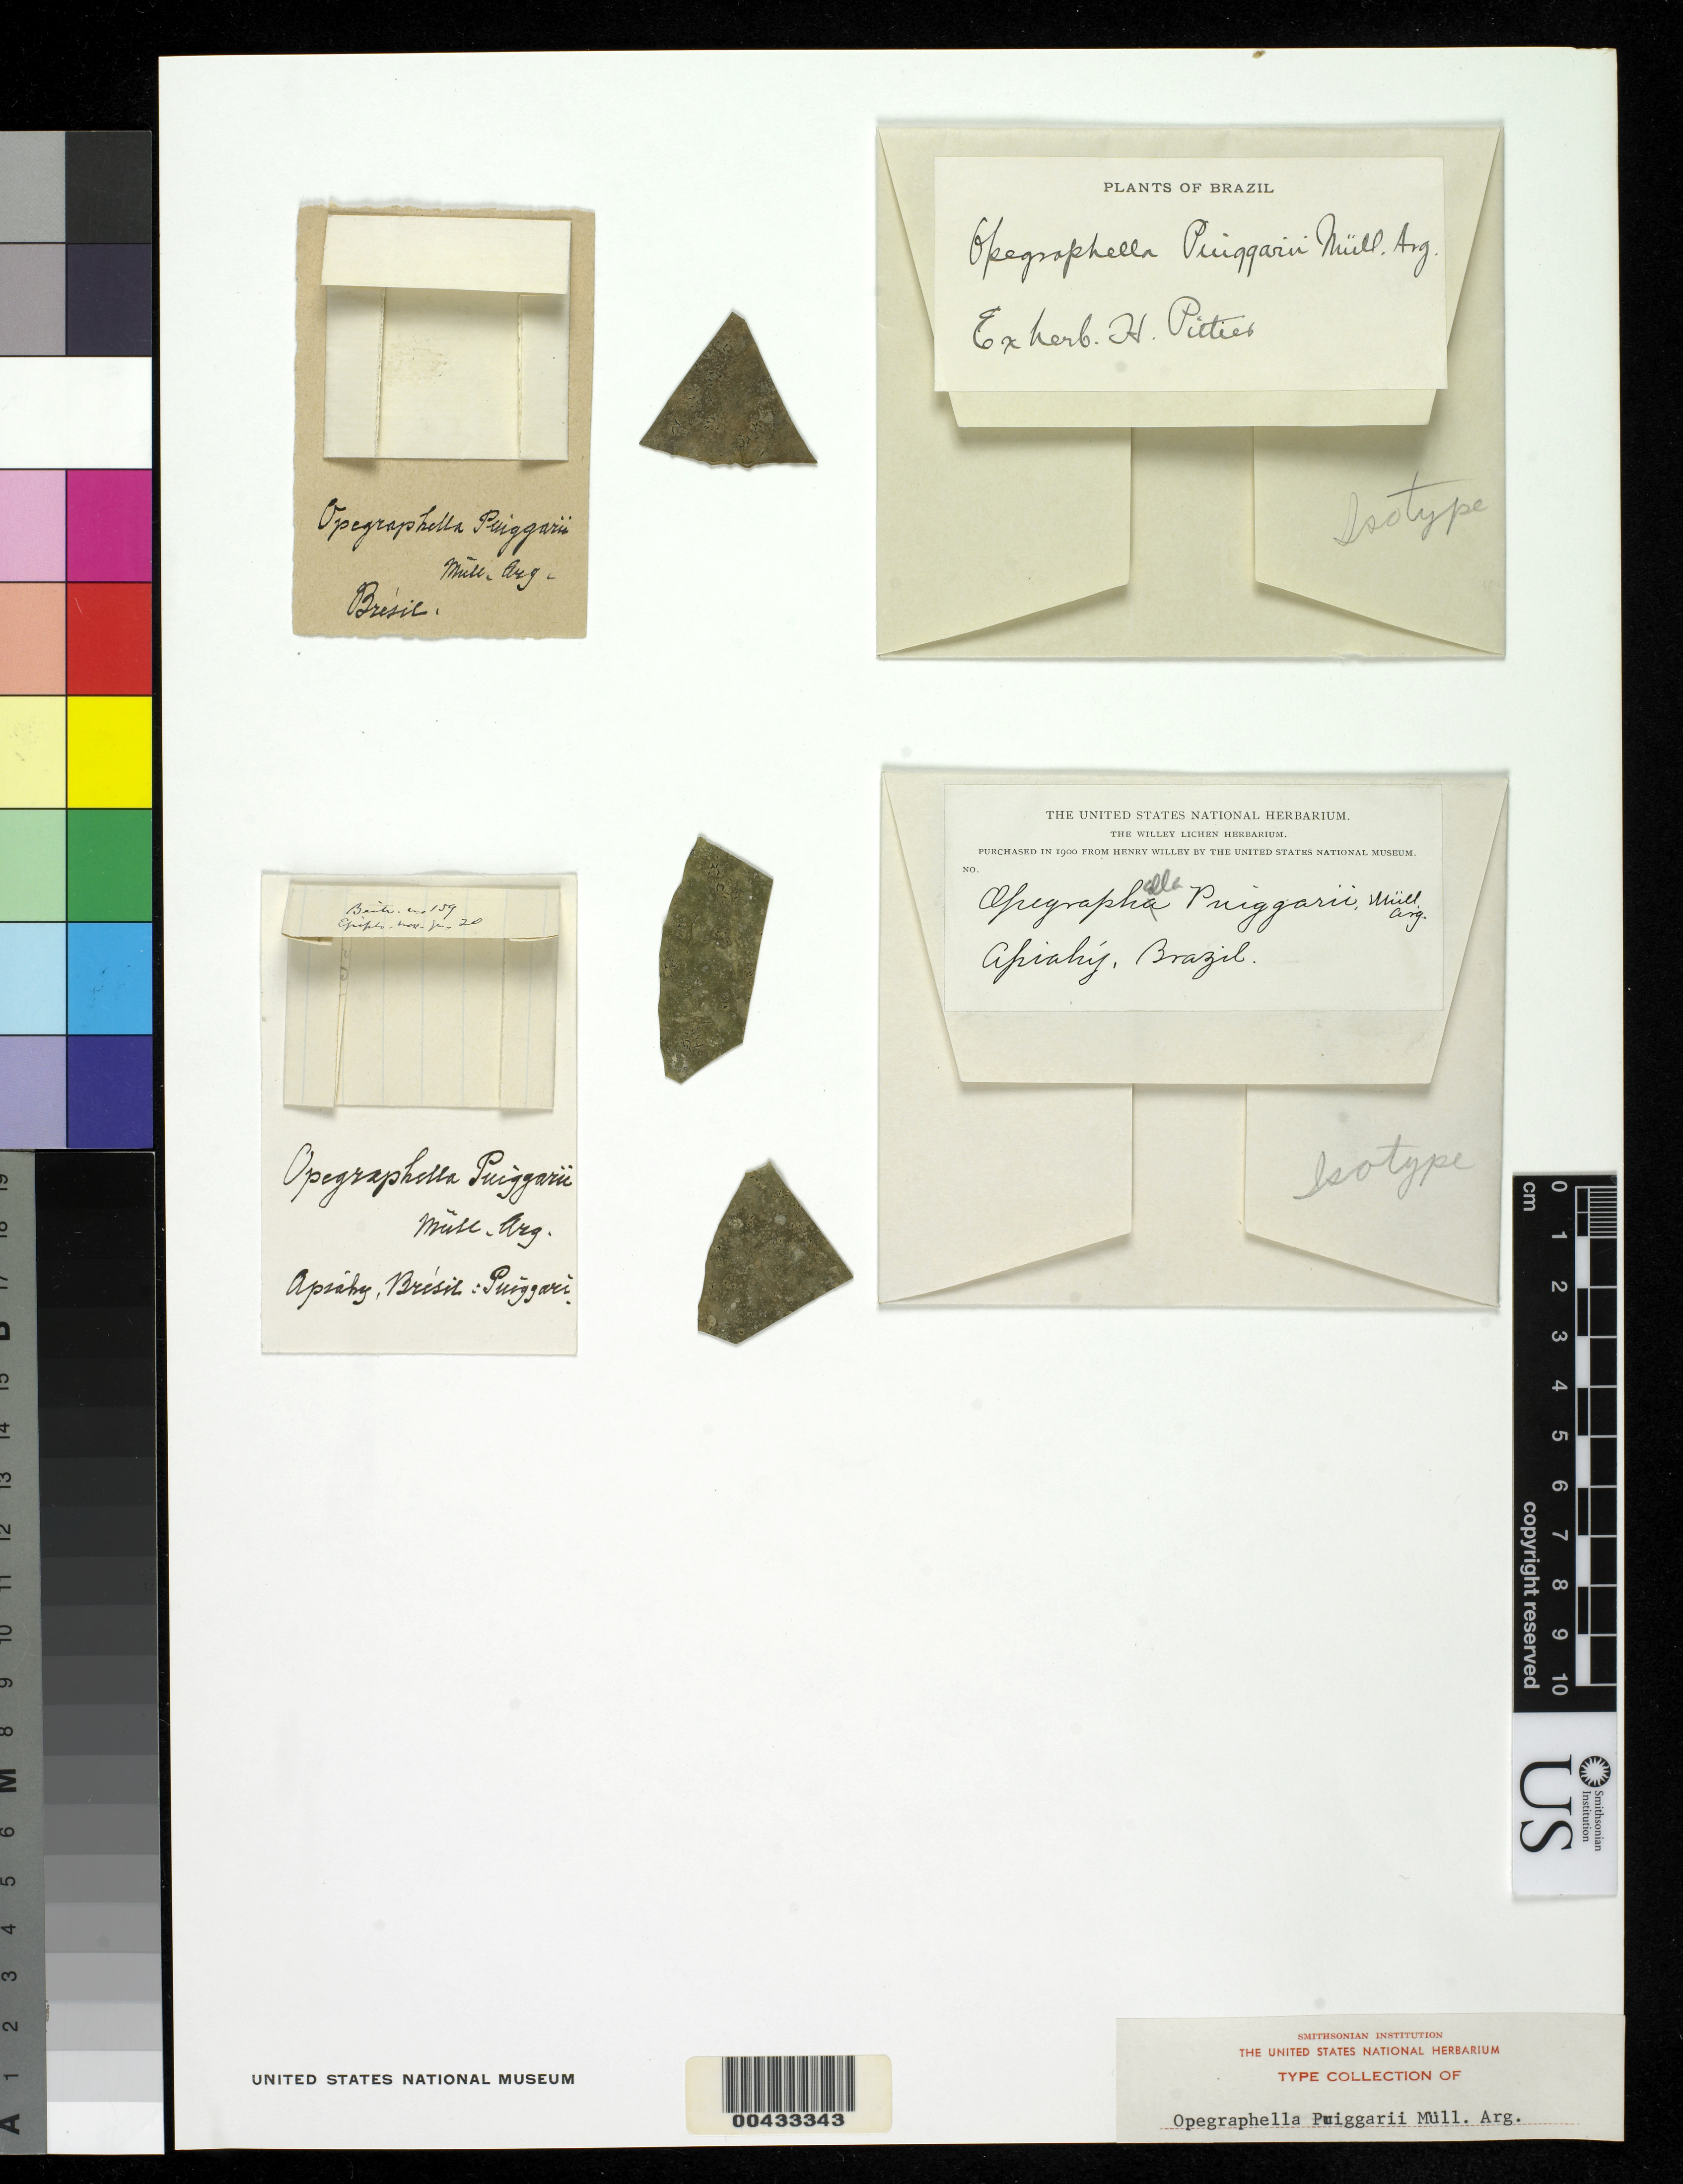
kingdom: Fungi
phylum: Ascomycota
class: Arthoniomycetes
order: Arthoniales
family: Opegraphaceae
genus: Opegrapha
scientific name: Opegrapha puiggarii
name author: Müll. Arg.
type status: Isotype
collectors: J. Puiggari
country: Brazil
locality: Apiaby.